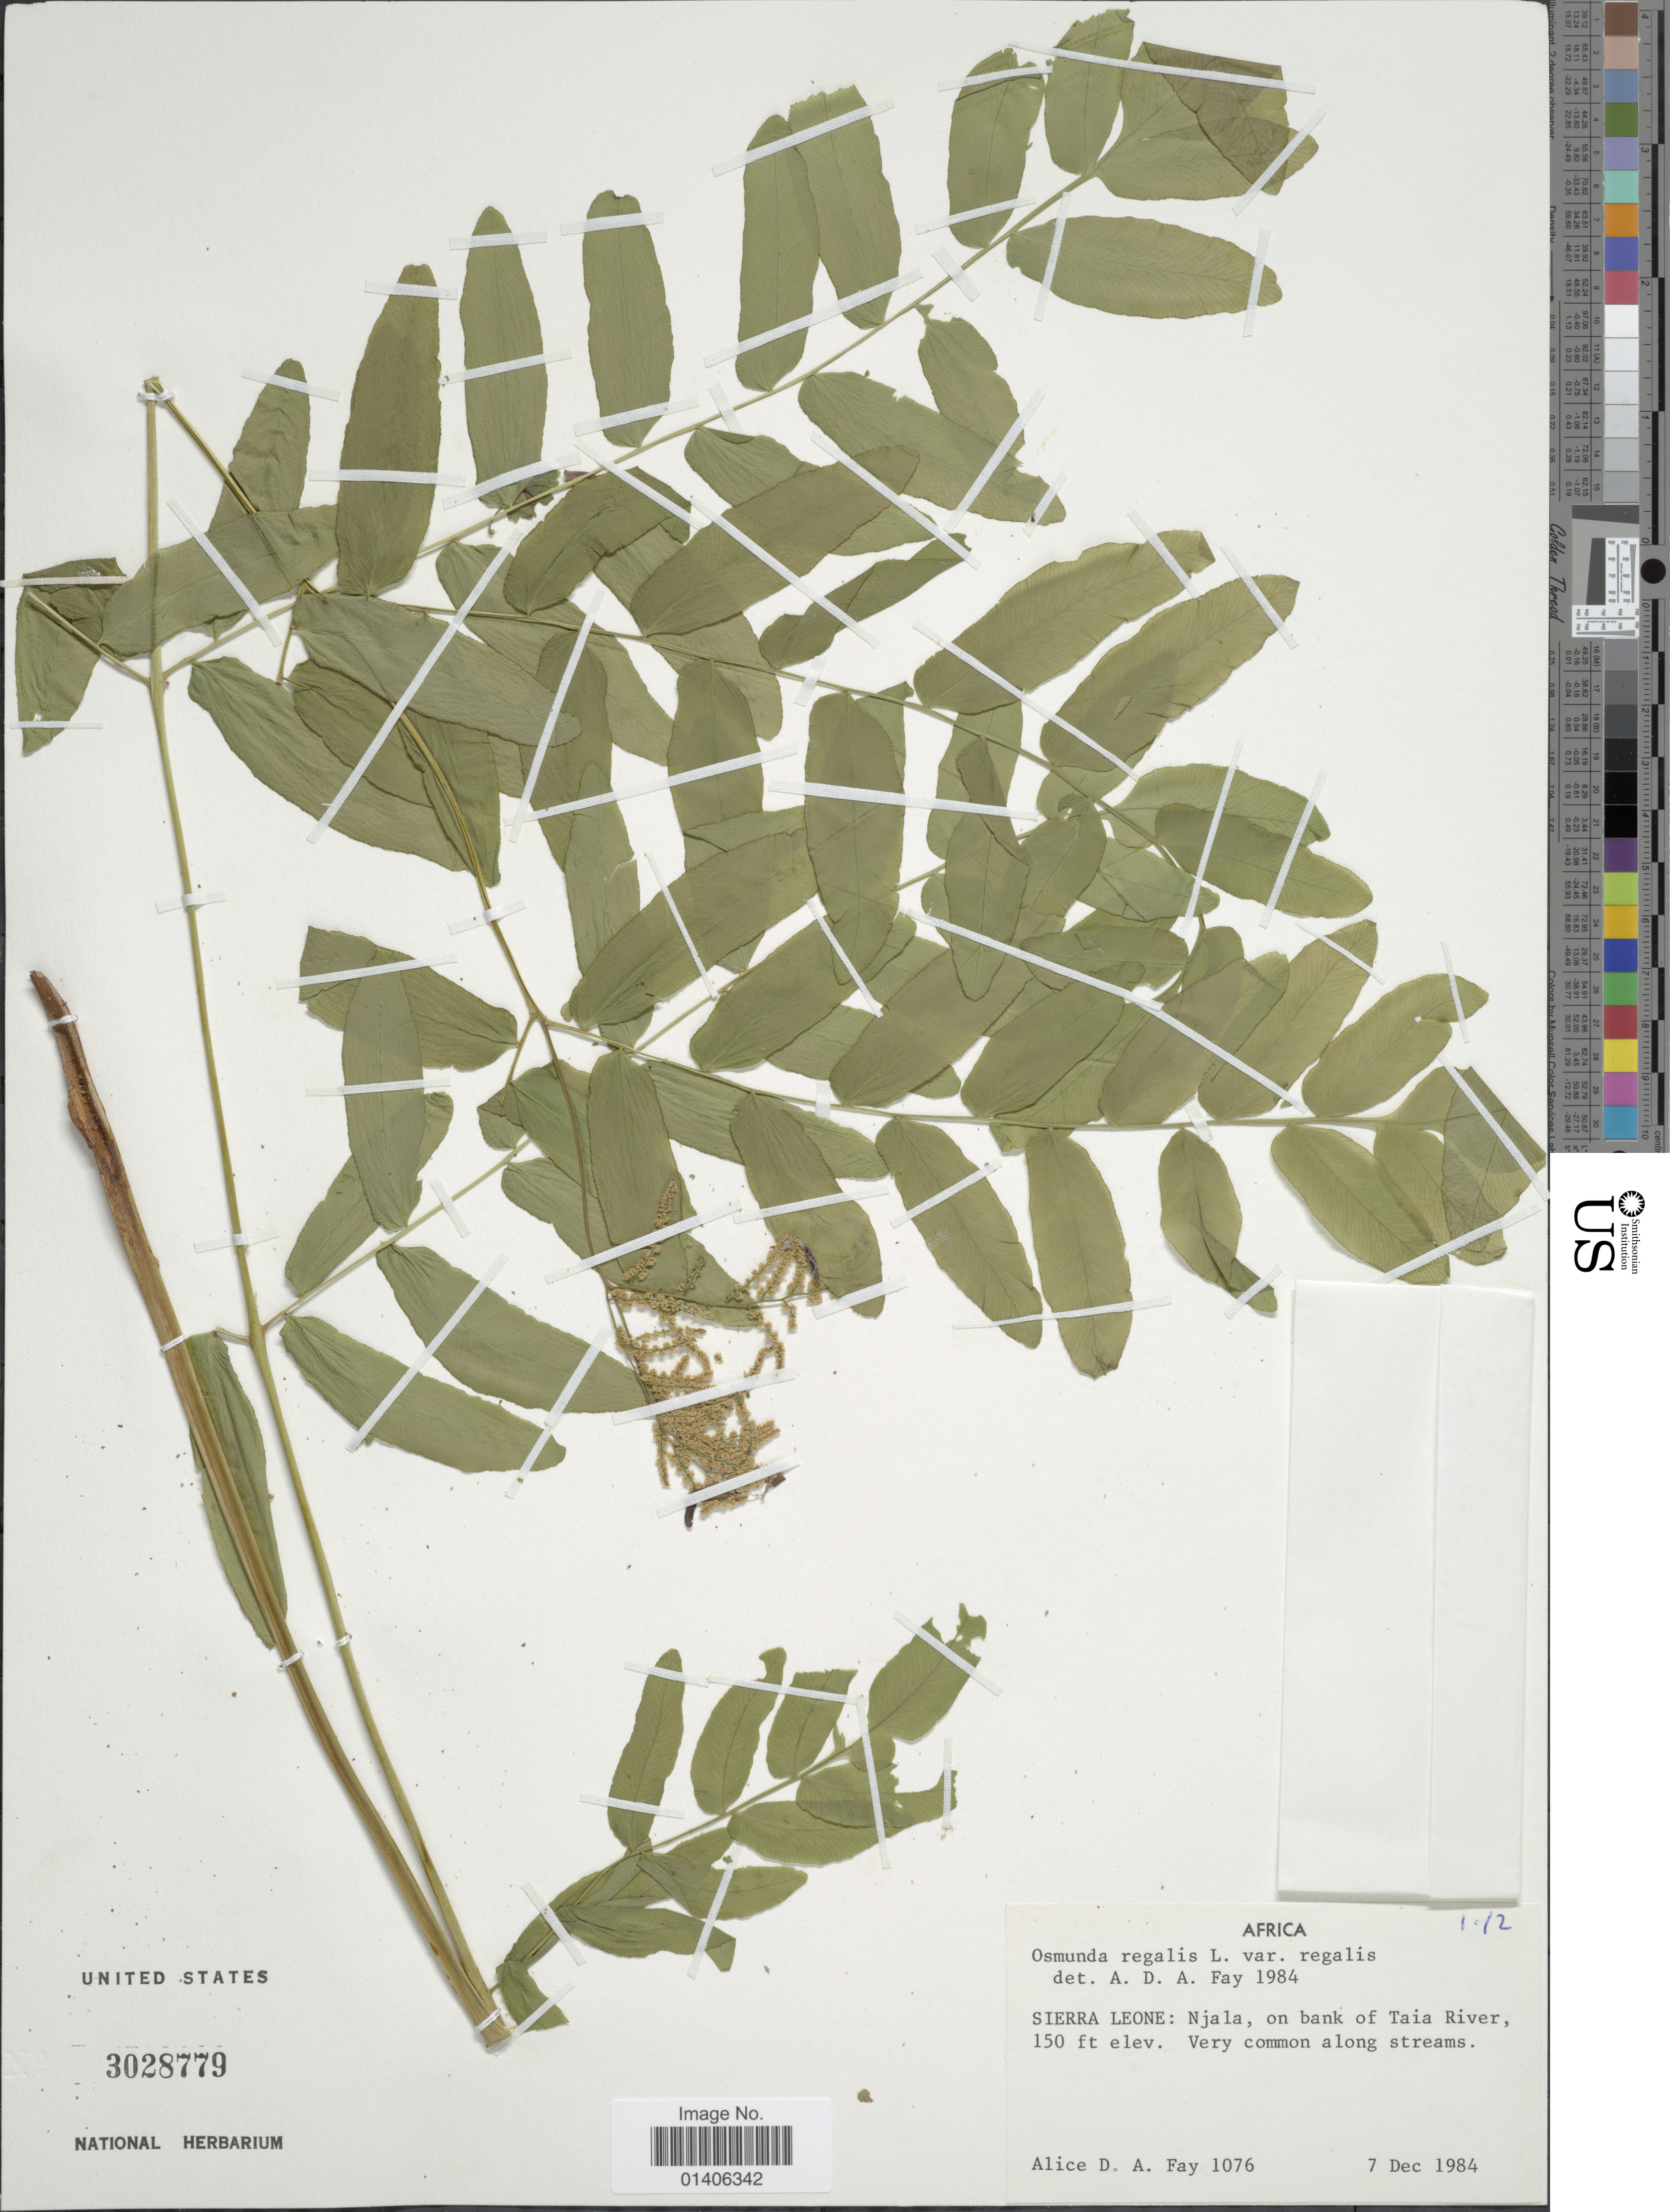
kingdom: Plantae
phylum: Tracheophyta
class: Polypodiopsida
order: Osmundales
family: Osmundaceae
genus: Osmunda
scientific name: Osmunda regalis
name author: L.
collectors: A. Fay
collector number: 1076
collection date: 1984-12-07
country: Sierra Leone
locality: Njala, on bank of Taia River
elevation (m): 46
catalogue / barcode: US 3028779